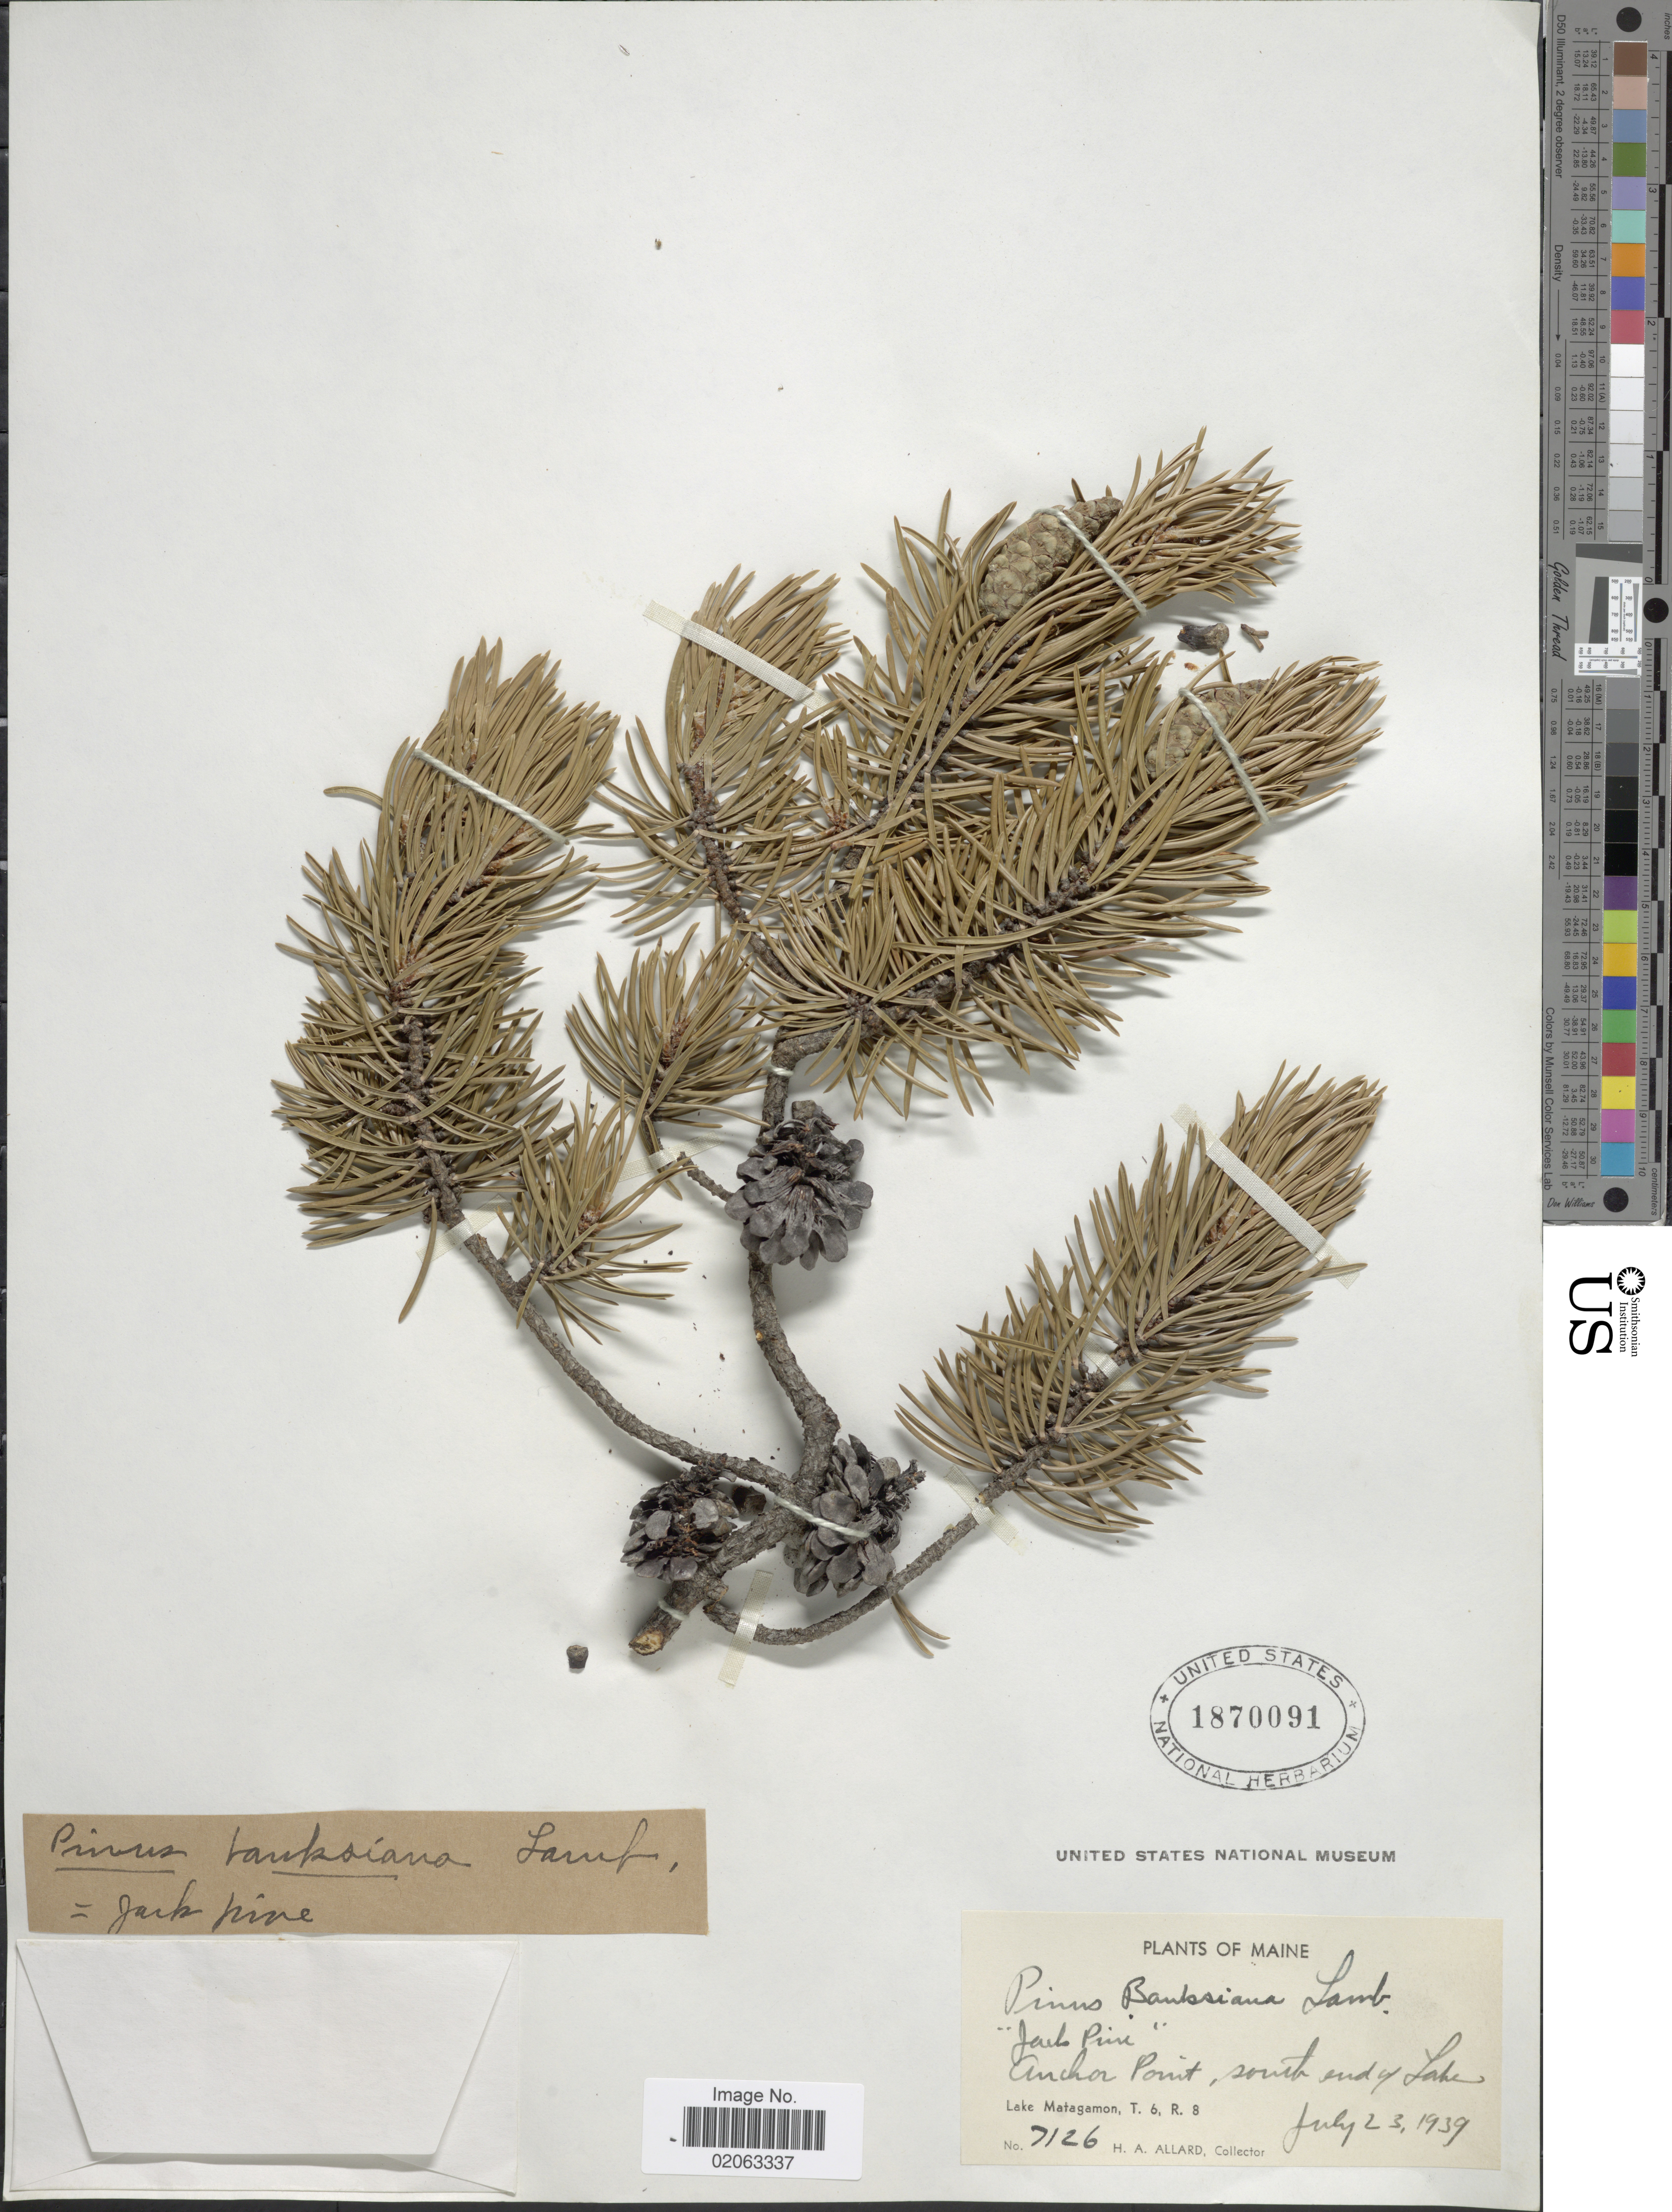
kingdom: Plantae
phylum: Tracheophyta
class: Pinopsida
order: Pinales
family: Pinaceae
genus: Pinus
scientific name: Pinus banksiana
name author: Lamb.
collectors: H. A. Allard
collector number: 7126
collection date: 1939-07-23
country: United States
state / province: Maine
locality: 'Jack Pine' Anchor Point, south end of Lake, Lake Matagamon, T. 6, R. 8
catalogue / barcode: US 1870091